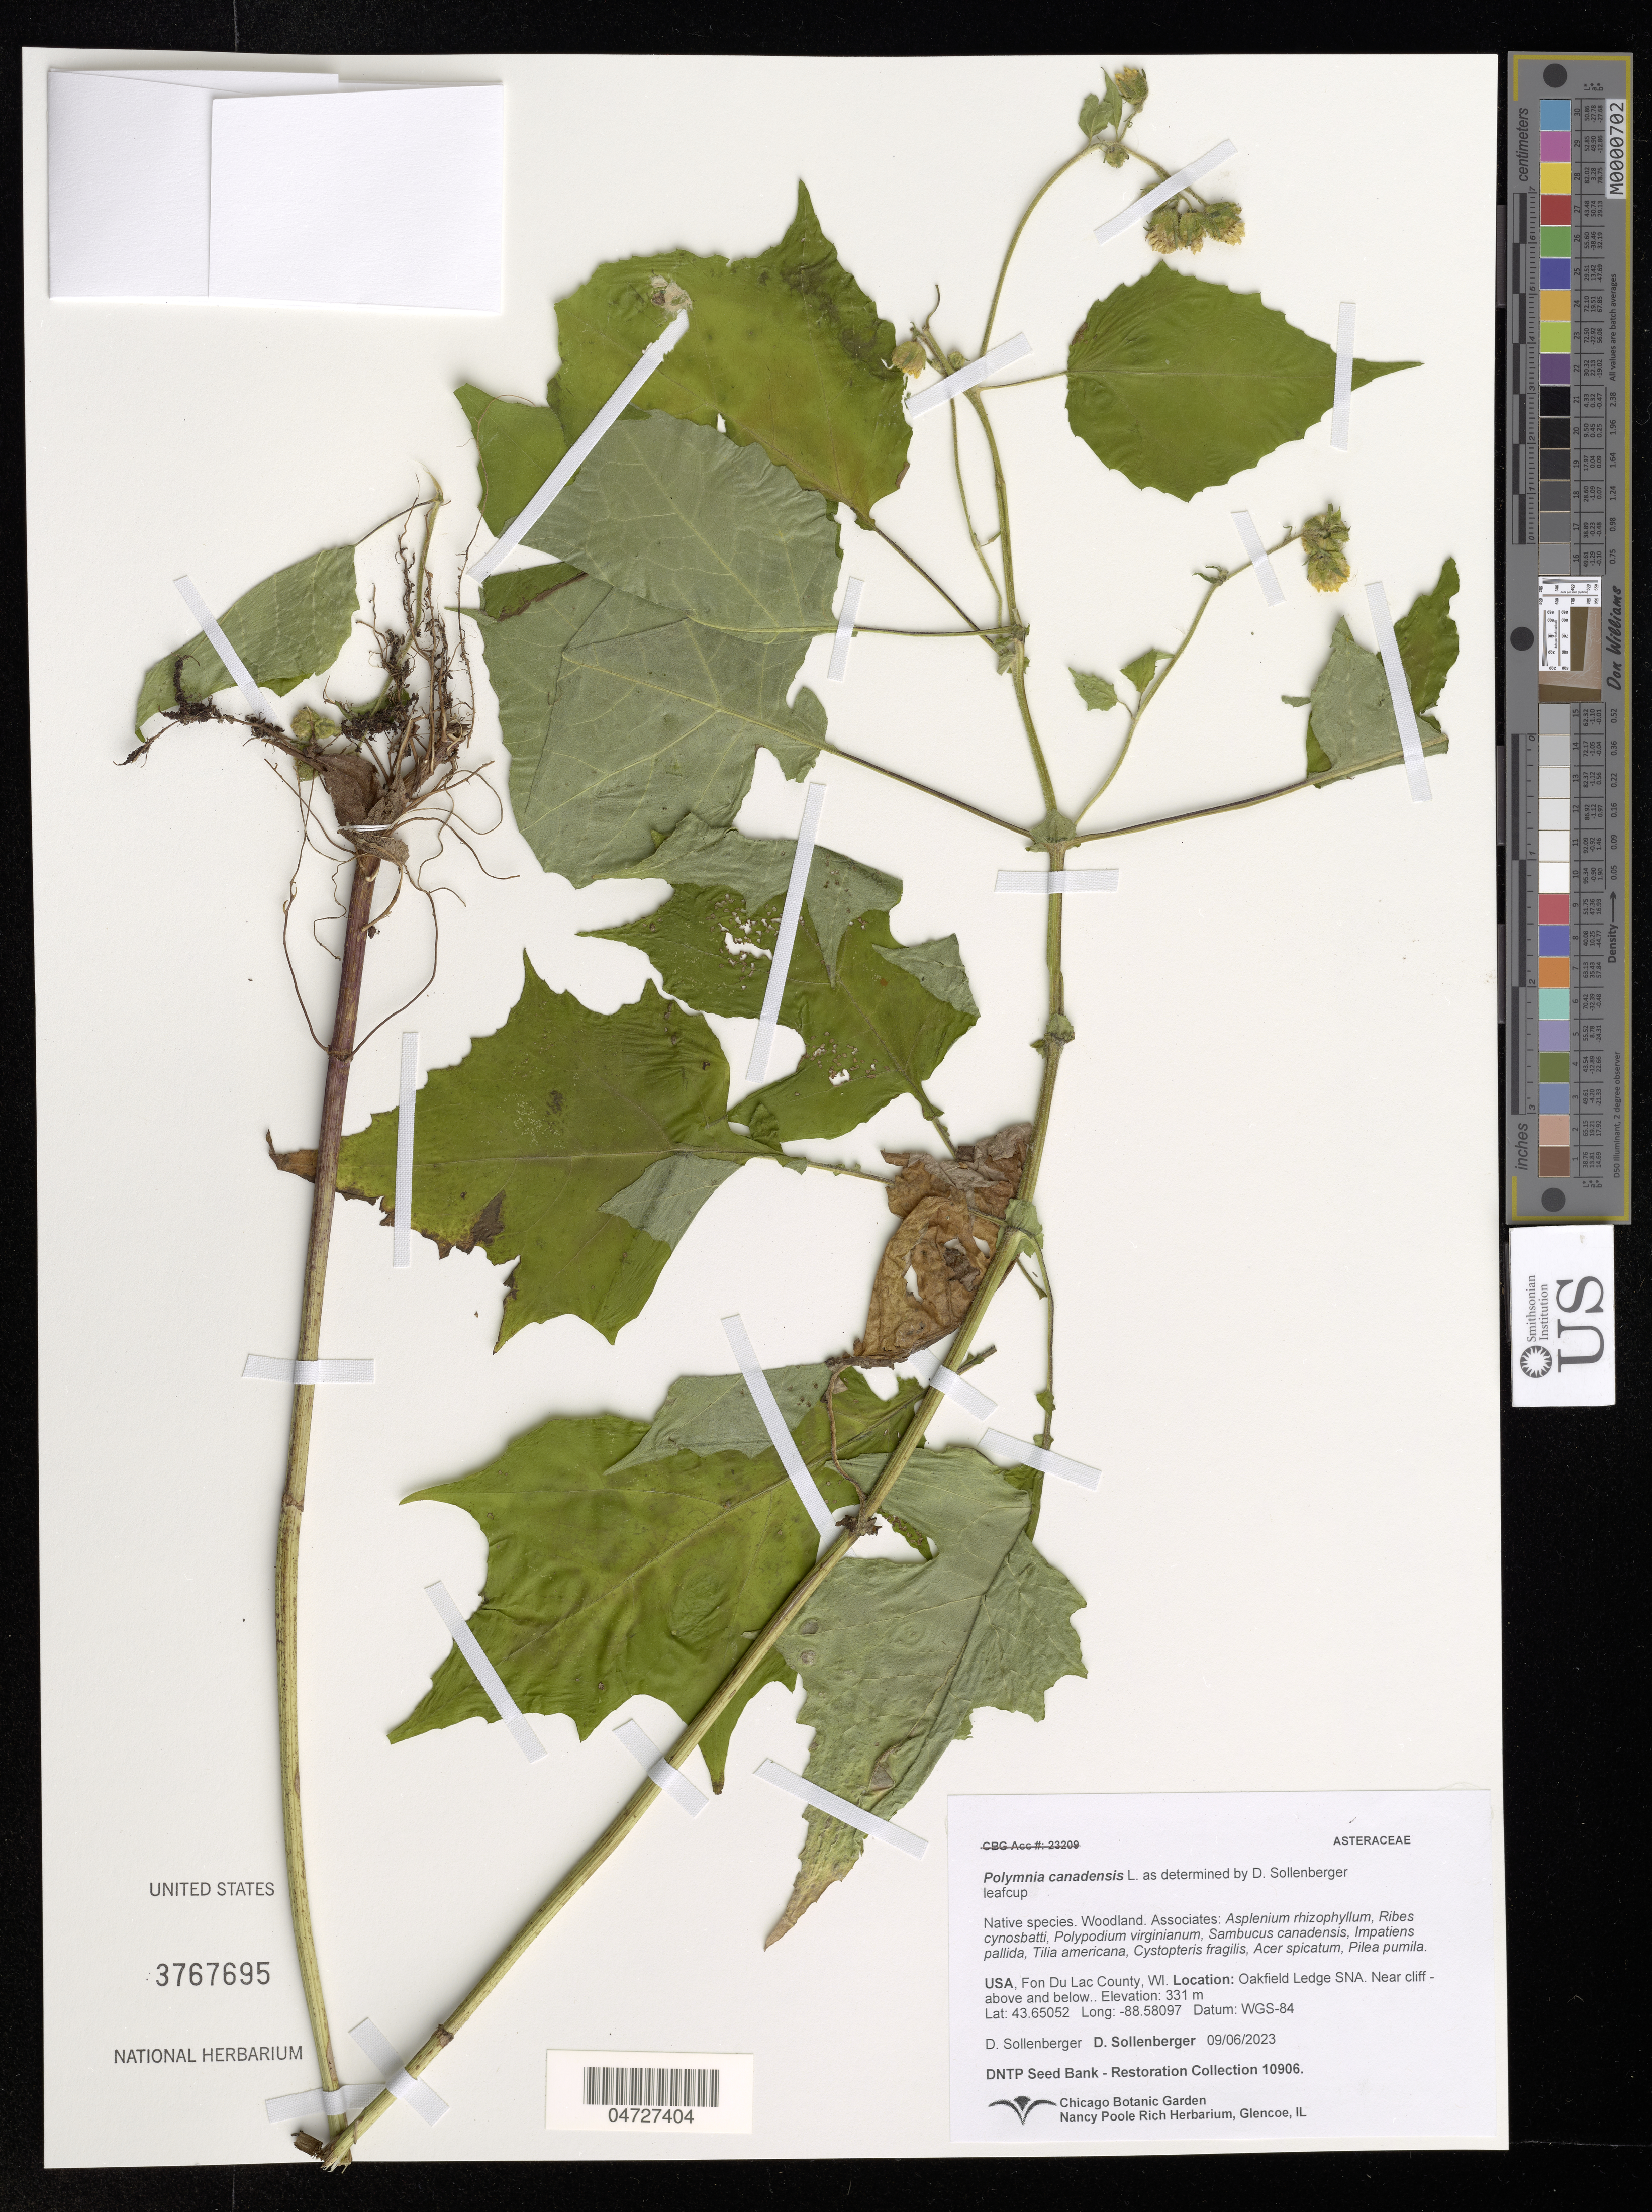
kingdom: Plantae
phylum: Tracheophyta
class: Magnoliopsida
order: Asterales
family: Asteraceae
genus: Polymnia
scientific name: Polymnia canadensis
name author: L.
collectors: D. Sollenberger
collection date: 2023-06-09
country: United States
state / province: Wisconsin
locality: Fon Du Lac County. Oakfield Ledge SNA. Near cliff-above and below.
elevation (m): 331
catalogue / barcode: US 3767695